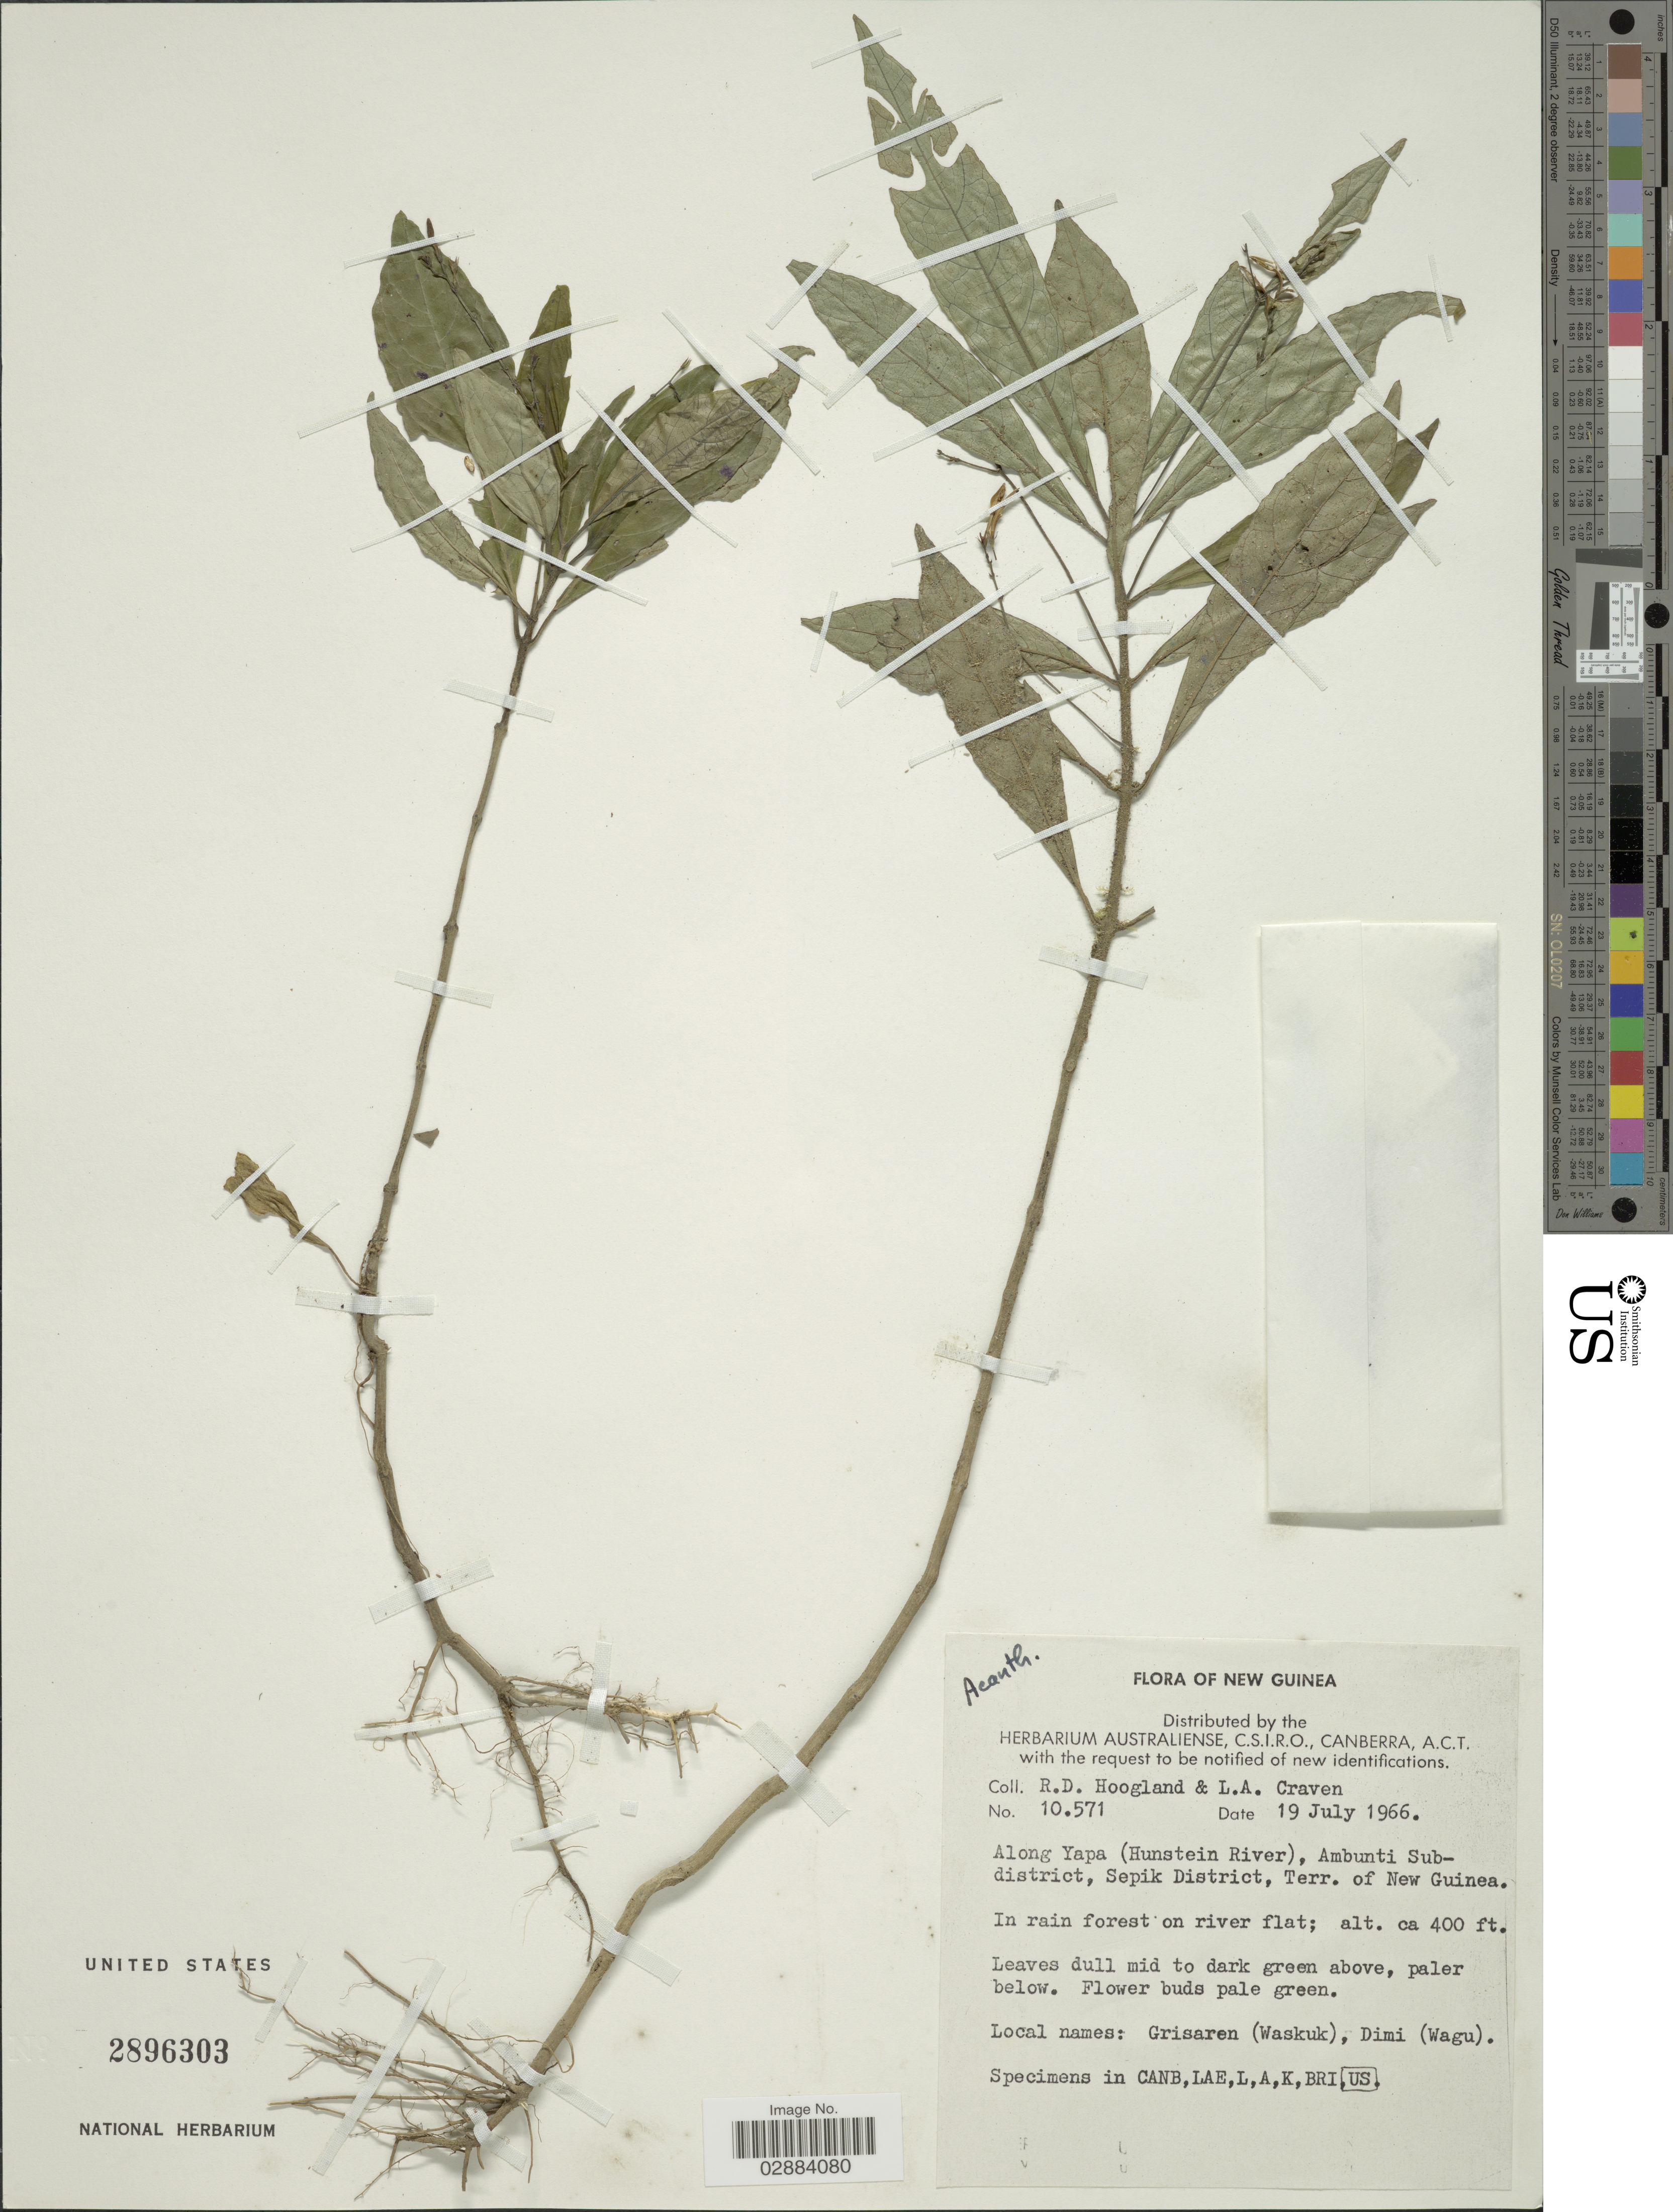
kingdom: Plantae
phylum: Tracheophyta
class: Magnoliopsida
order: Lamiales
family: Acanthaceae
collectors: R. D. Hoogland & L. A. Craven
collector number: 10571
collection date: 1966-07-19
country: Papua New Guinea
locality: New Guinea. Along Yapa (Hunstein River), Ambunti Subdistrict, Sepik District, Terr. of New Guinea.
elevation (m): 122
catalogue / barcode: US 2896303